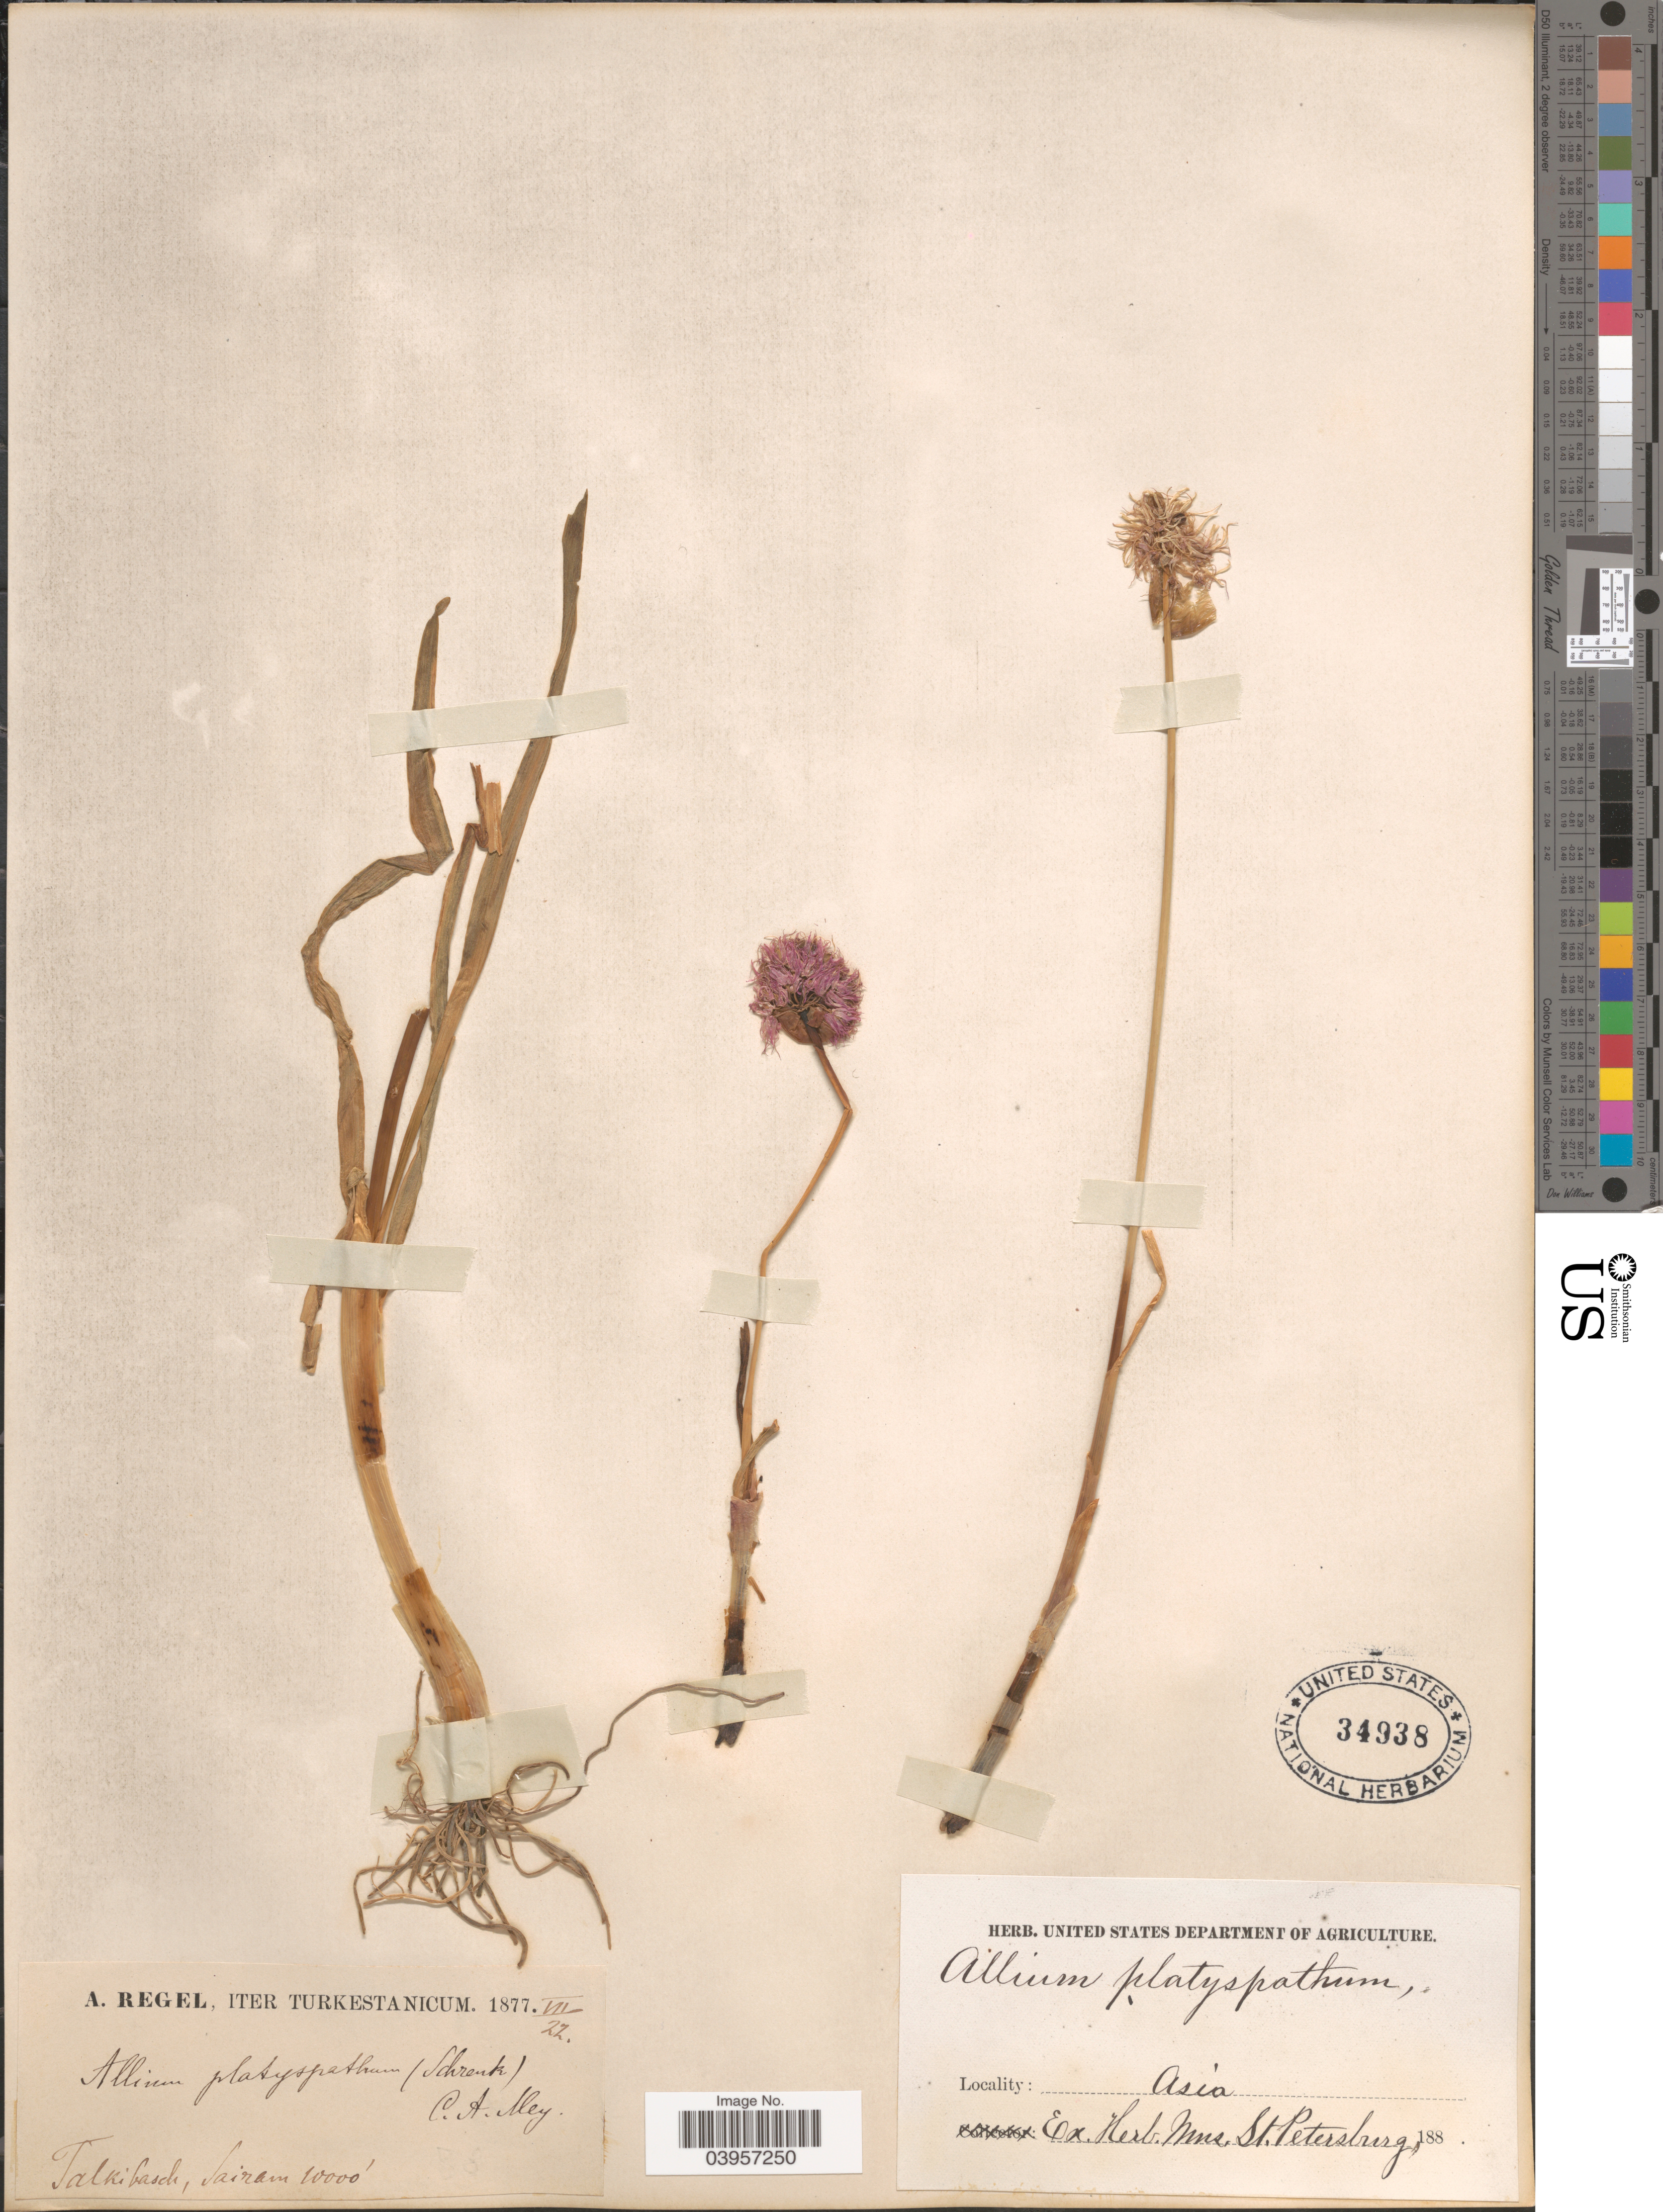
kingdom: Plantae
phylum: Tracheophyta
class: Liliopsida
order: Asparagales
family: Amaryllidaceae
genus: Allium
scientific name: Allium platyspathum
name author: Schrenk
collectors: A. Regel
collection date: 1877-07-22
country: Kazakhstan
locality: Asia. Talkibasch, Sairam.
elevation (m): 3048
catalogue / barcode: US 34938